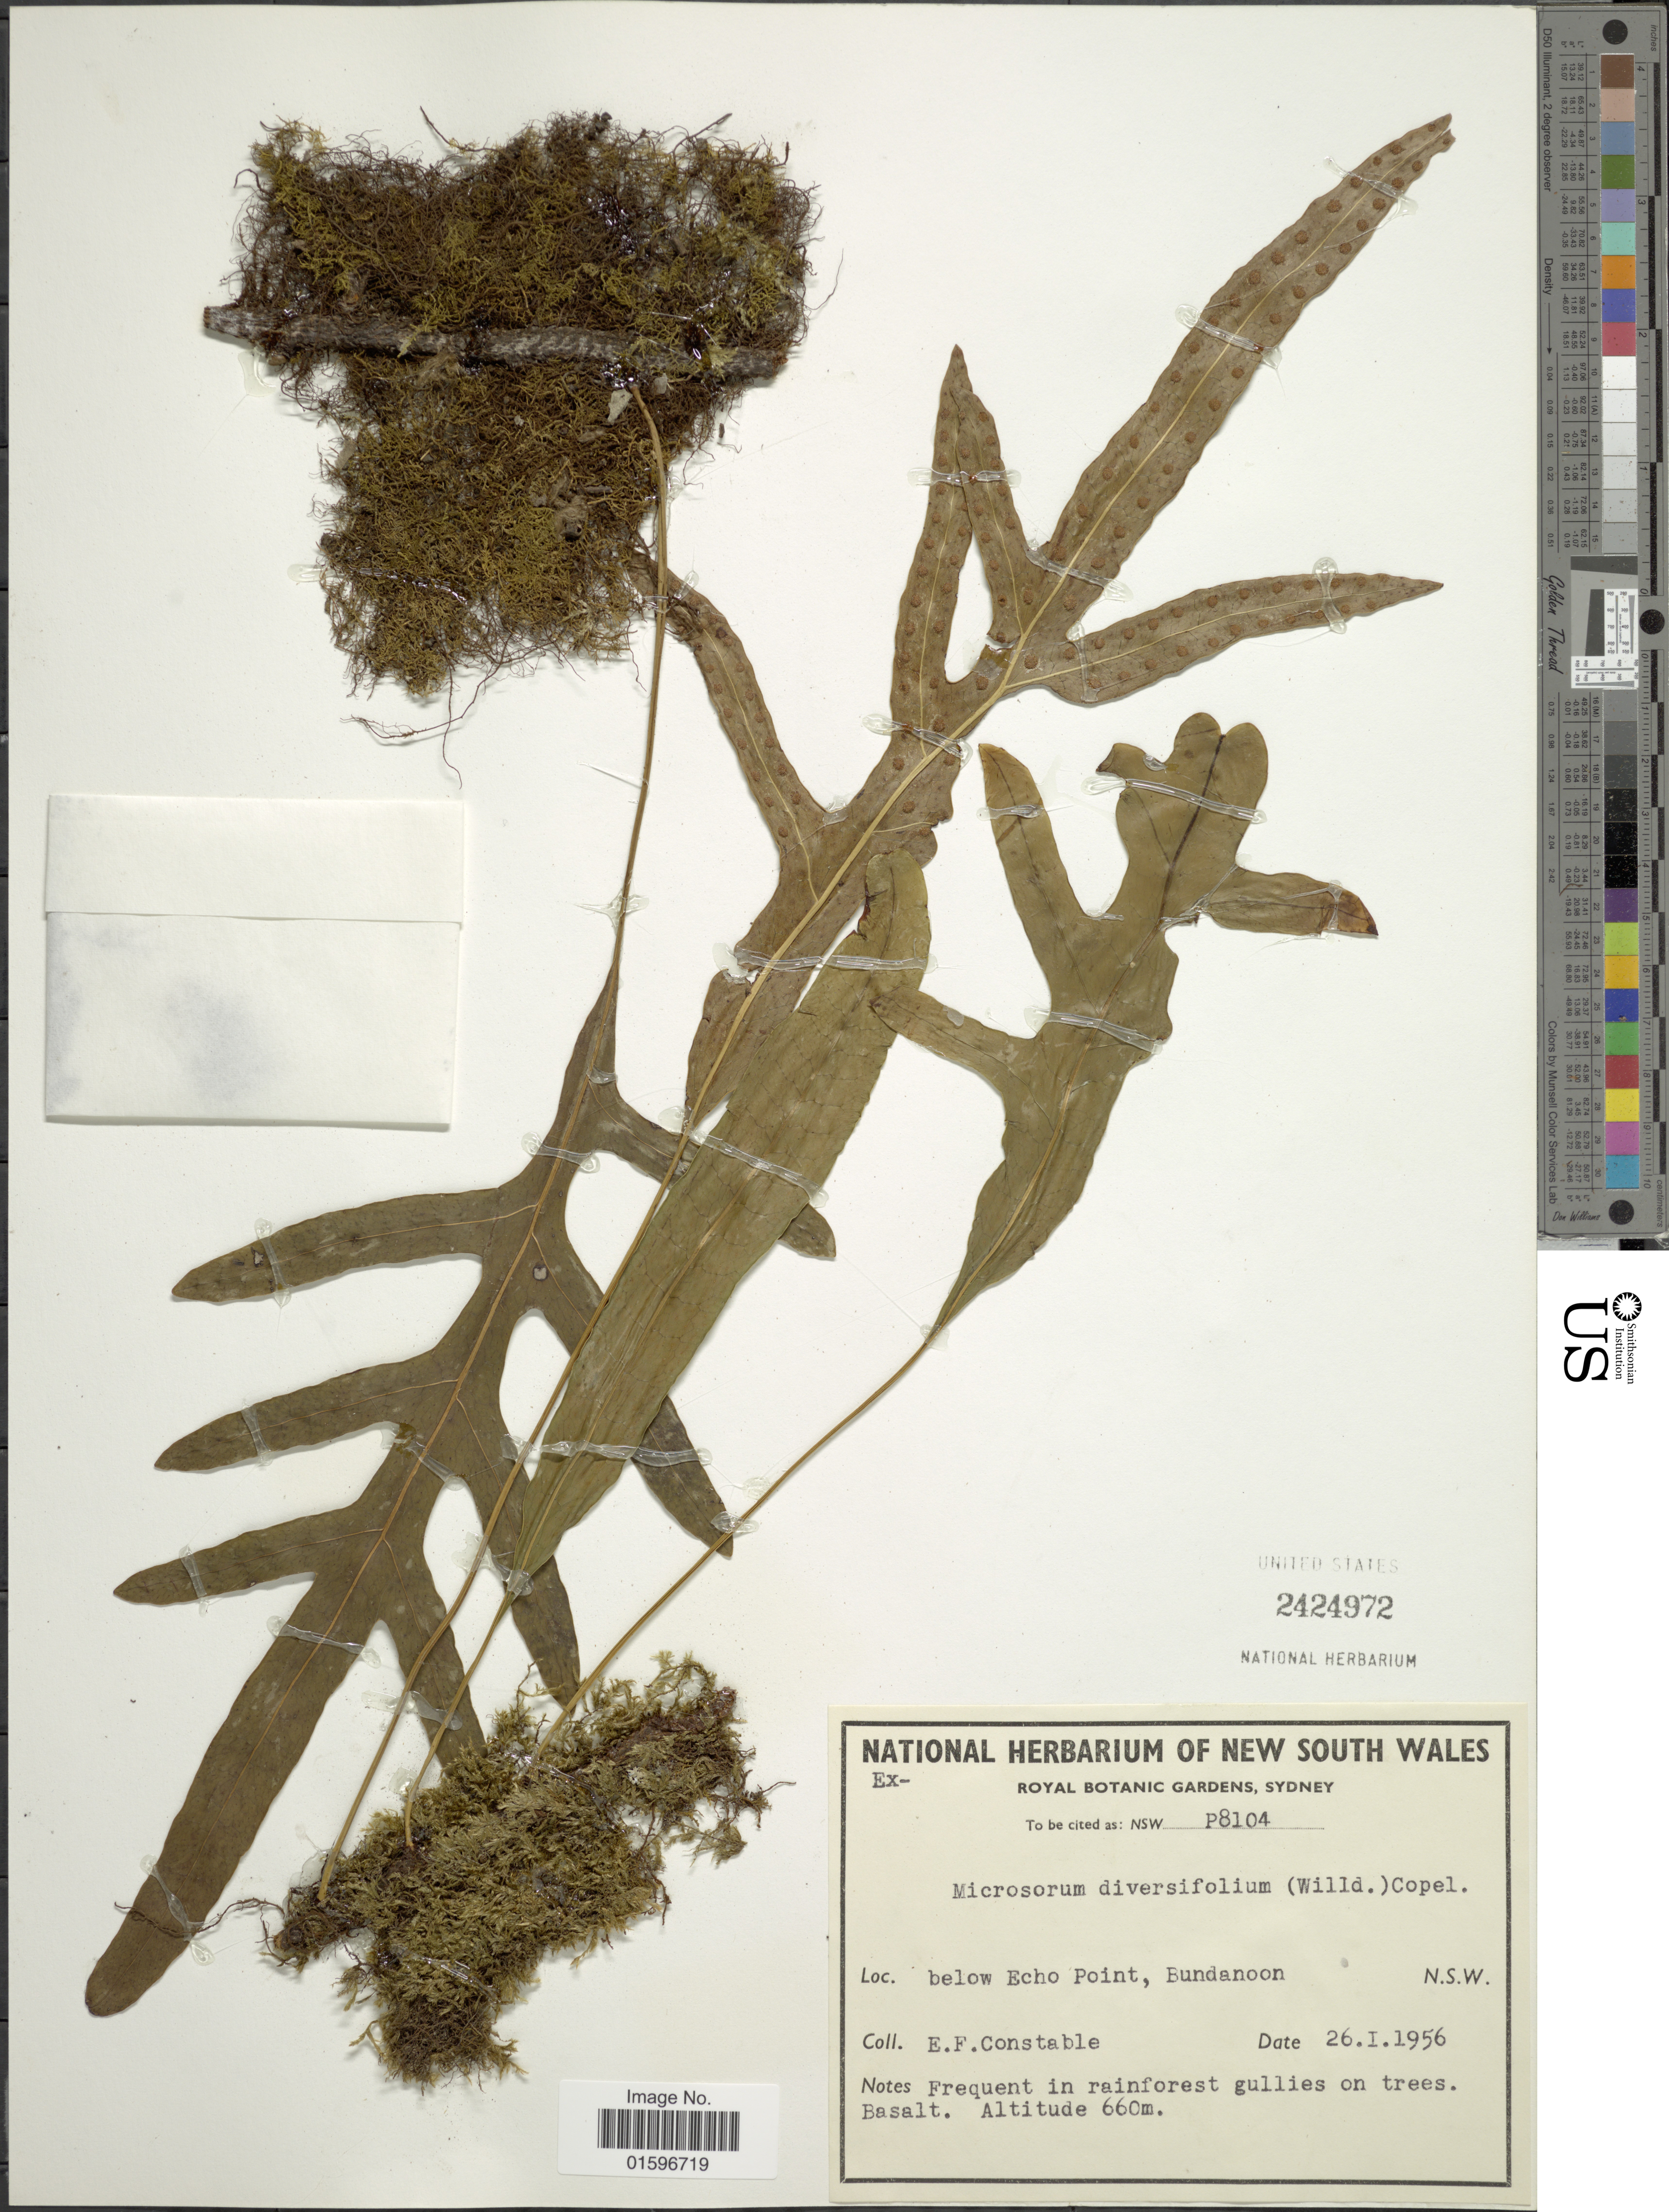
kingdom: Plantae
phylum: Tracheophyta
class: Polypodiopsida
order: Polypodiales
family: Polypodiaceae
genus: Polypodium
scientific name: Polypodium diversifolium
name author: Sw.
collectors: E. F. Constable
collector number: P8104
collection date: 1956-01-26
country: Australia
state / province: New South Wales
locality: New South Wales, Sydney, below Echo Point, Bundanoon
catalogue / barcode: US 2424972